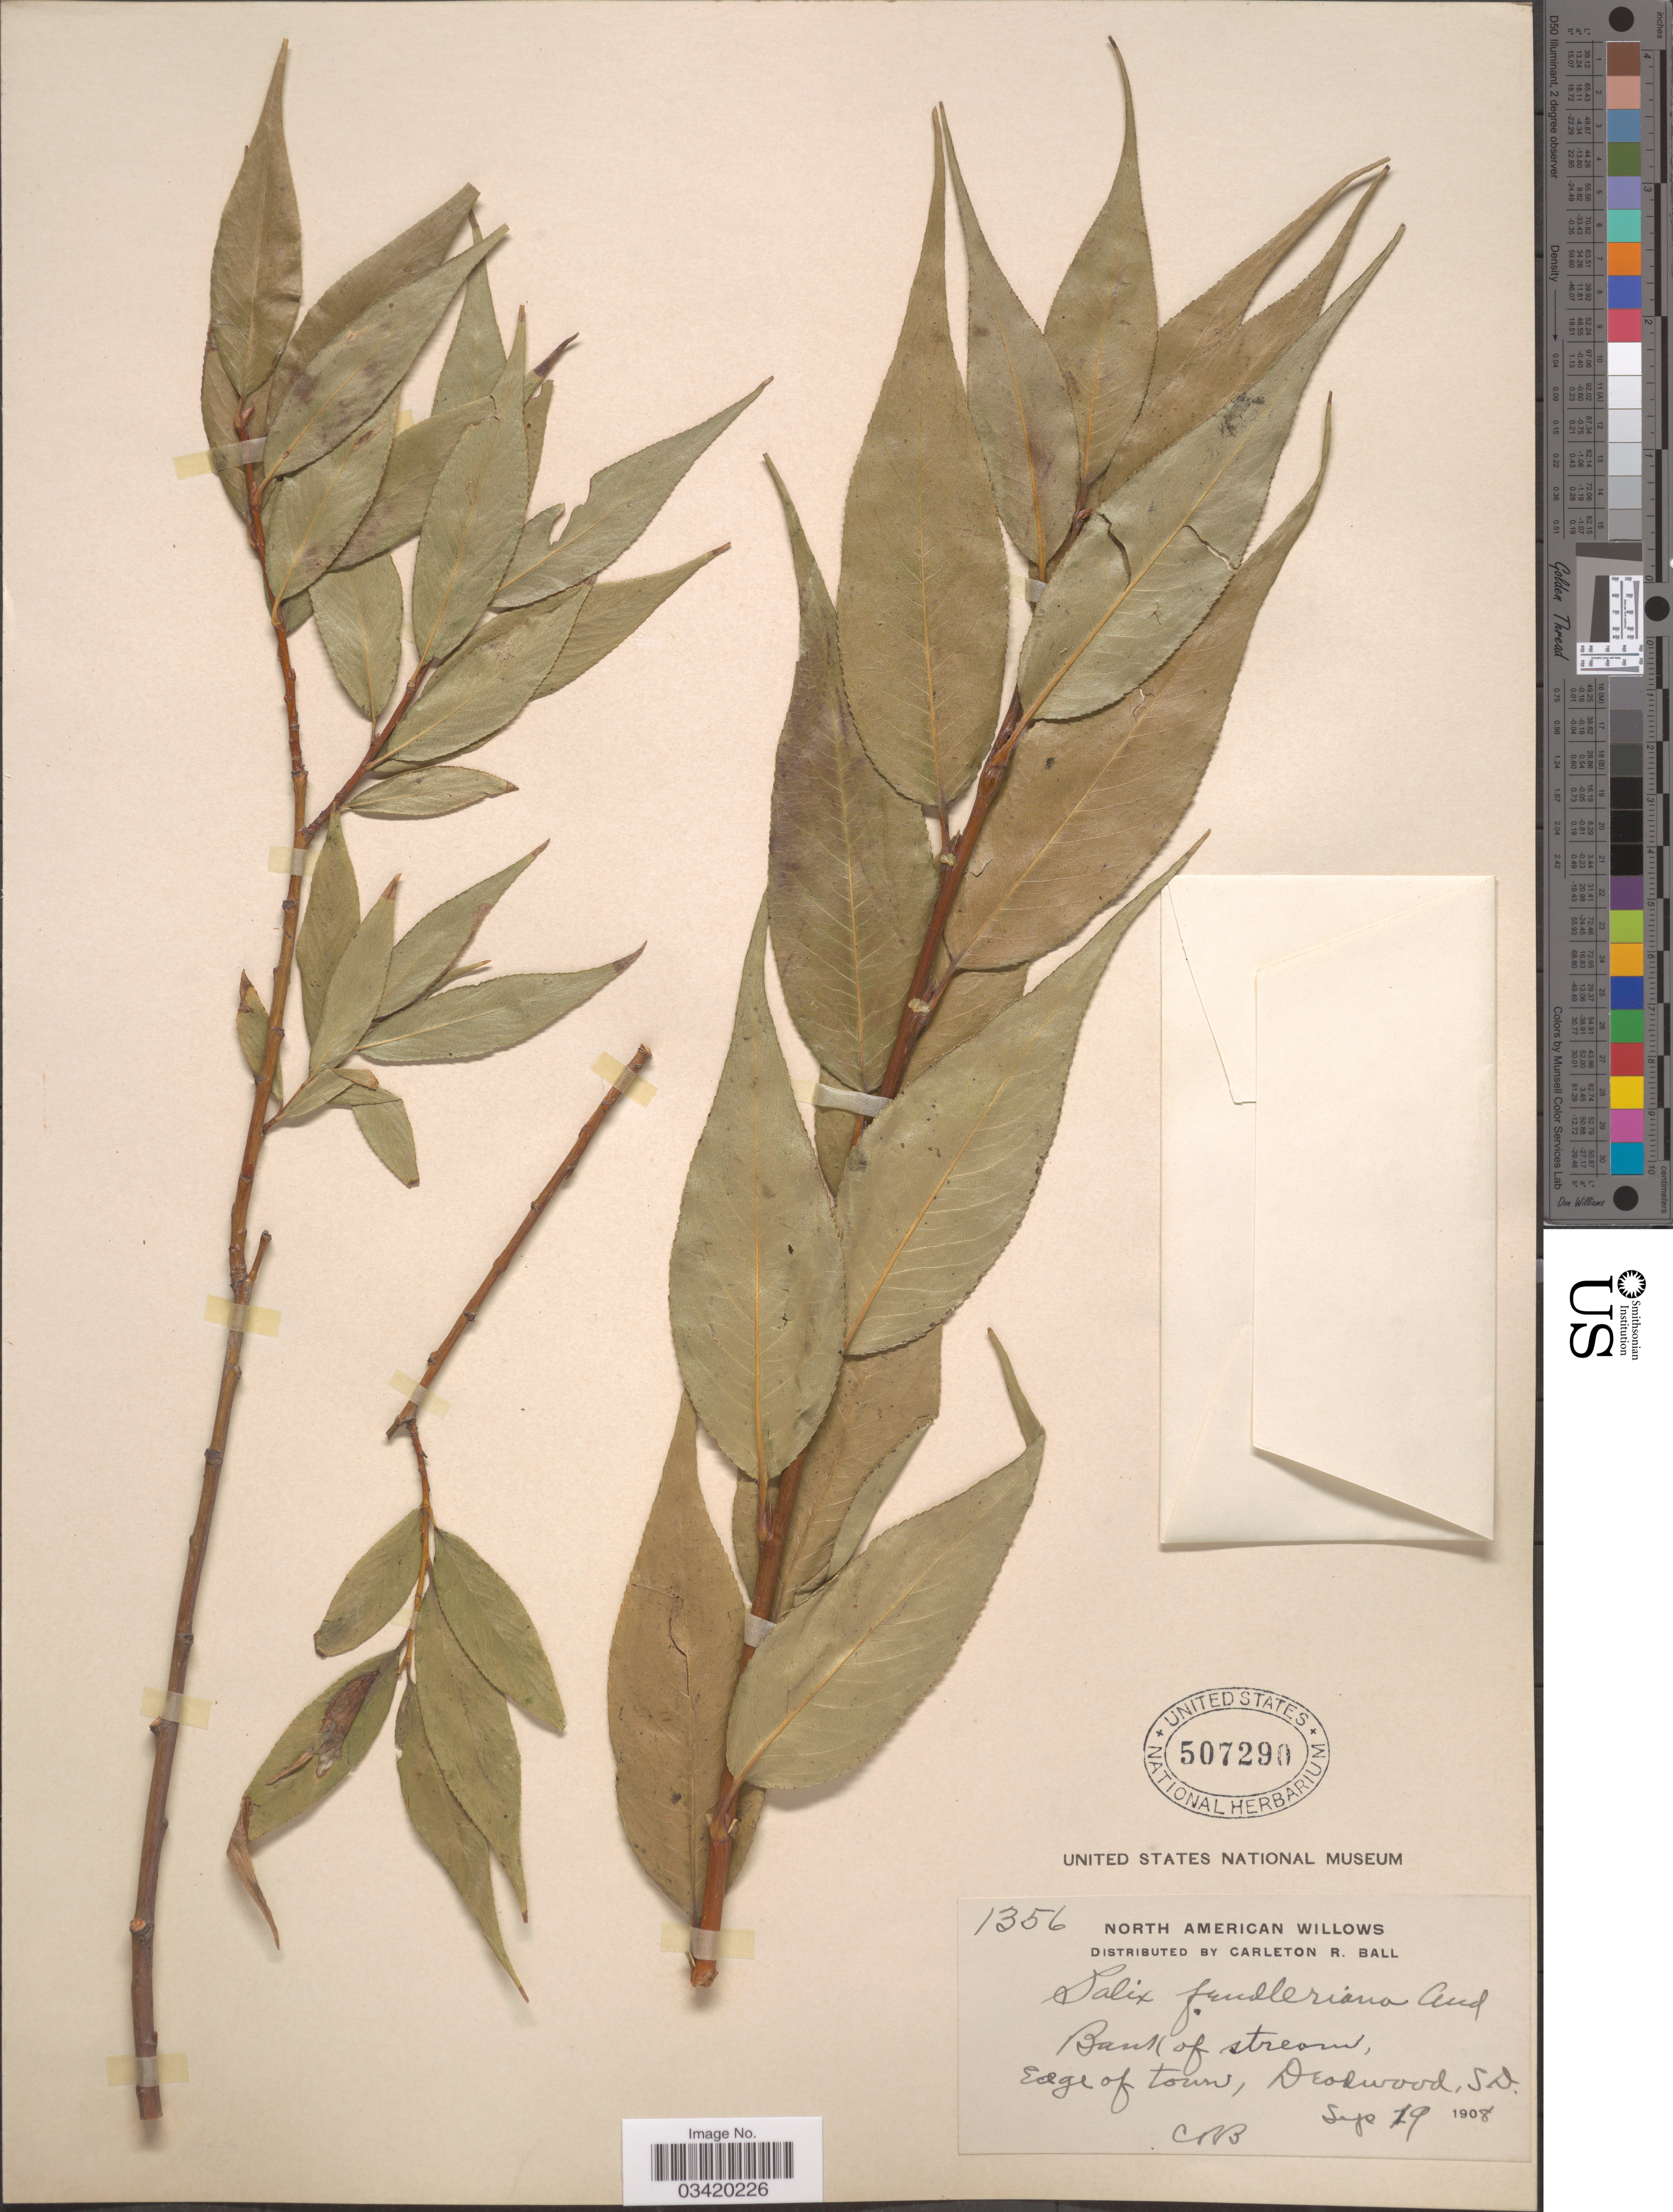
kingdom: Plantae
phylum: Tracheophyta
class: Magnoliopsida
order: Malpighiales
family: Salicaceae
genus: Salix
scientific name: Salix fendleriana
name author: Andersson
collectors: C. R. Ball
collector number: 1356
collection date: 1908-09-19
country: United States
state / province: South Dakota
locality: Bank of stream, edge of town, Deadwood.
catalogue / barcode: US 507290